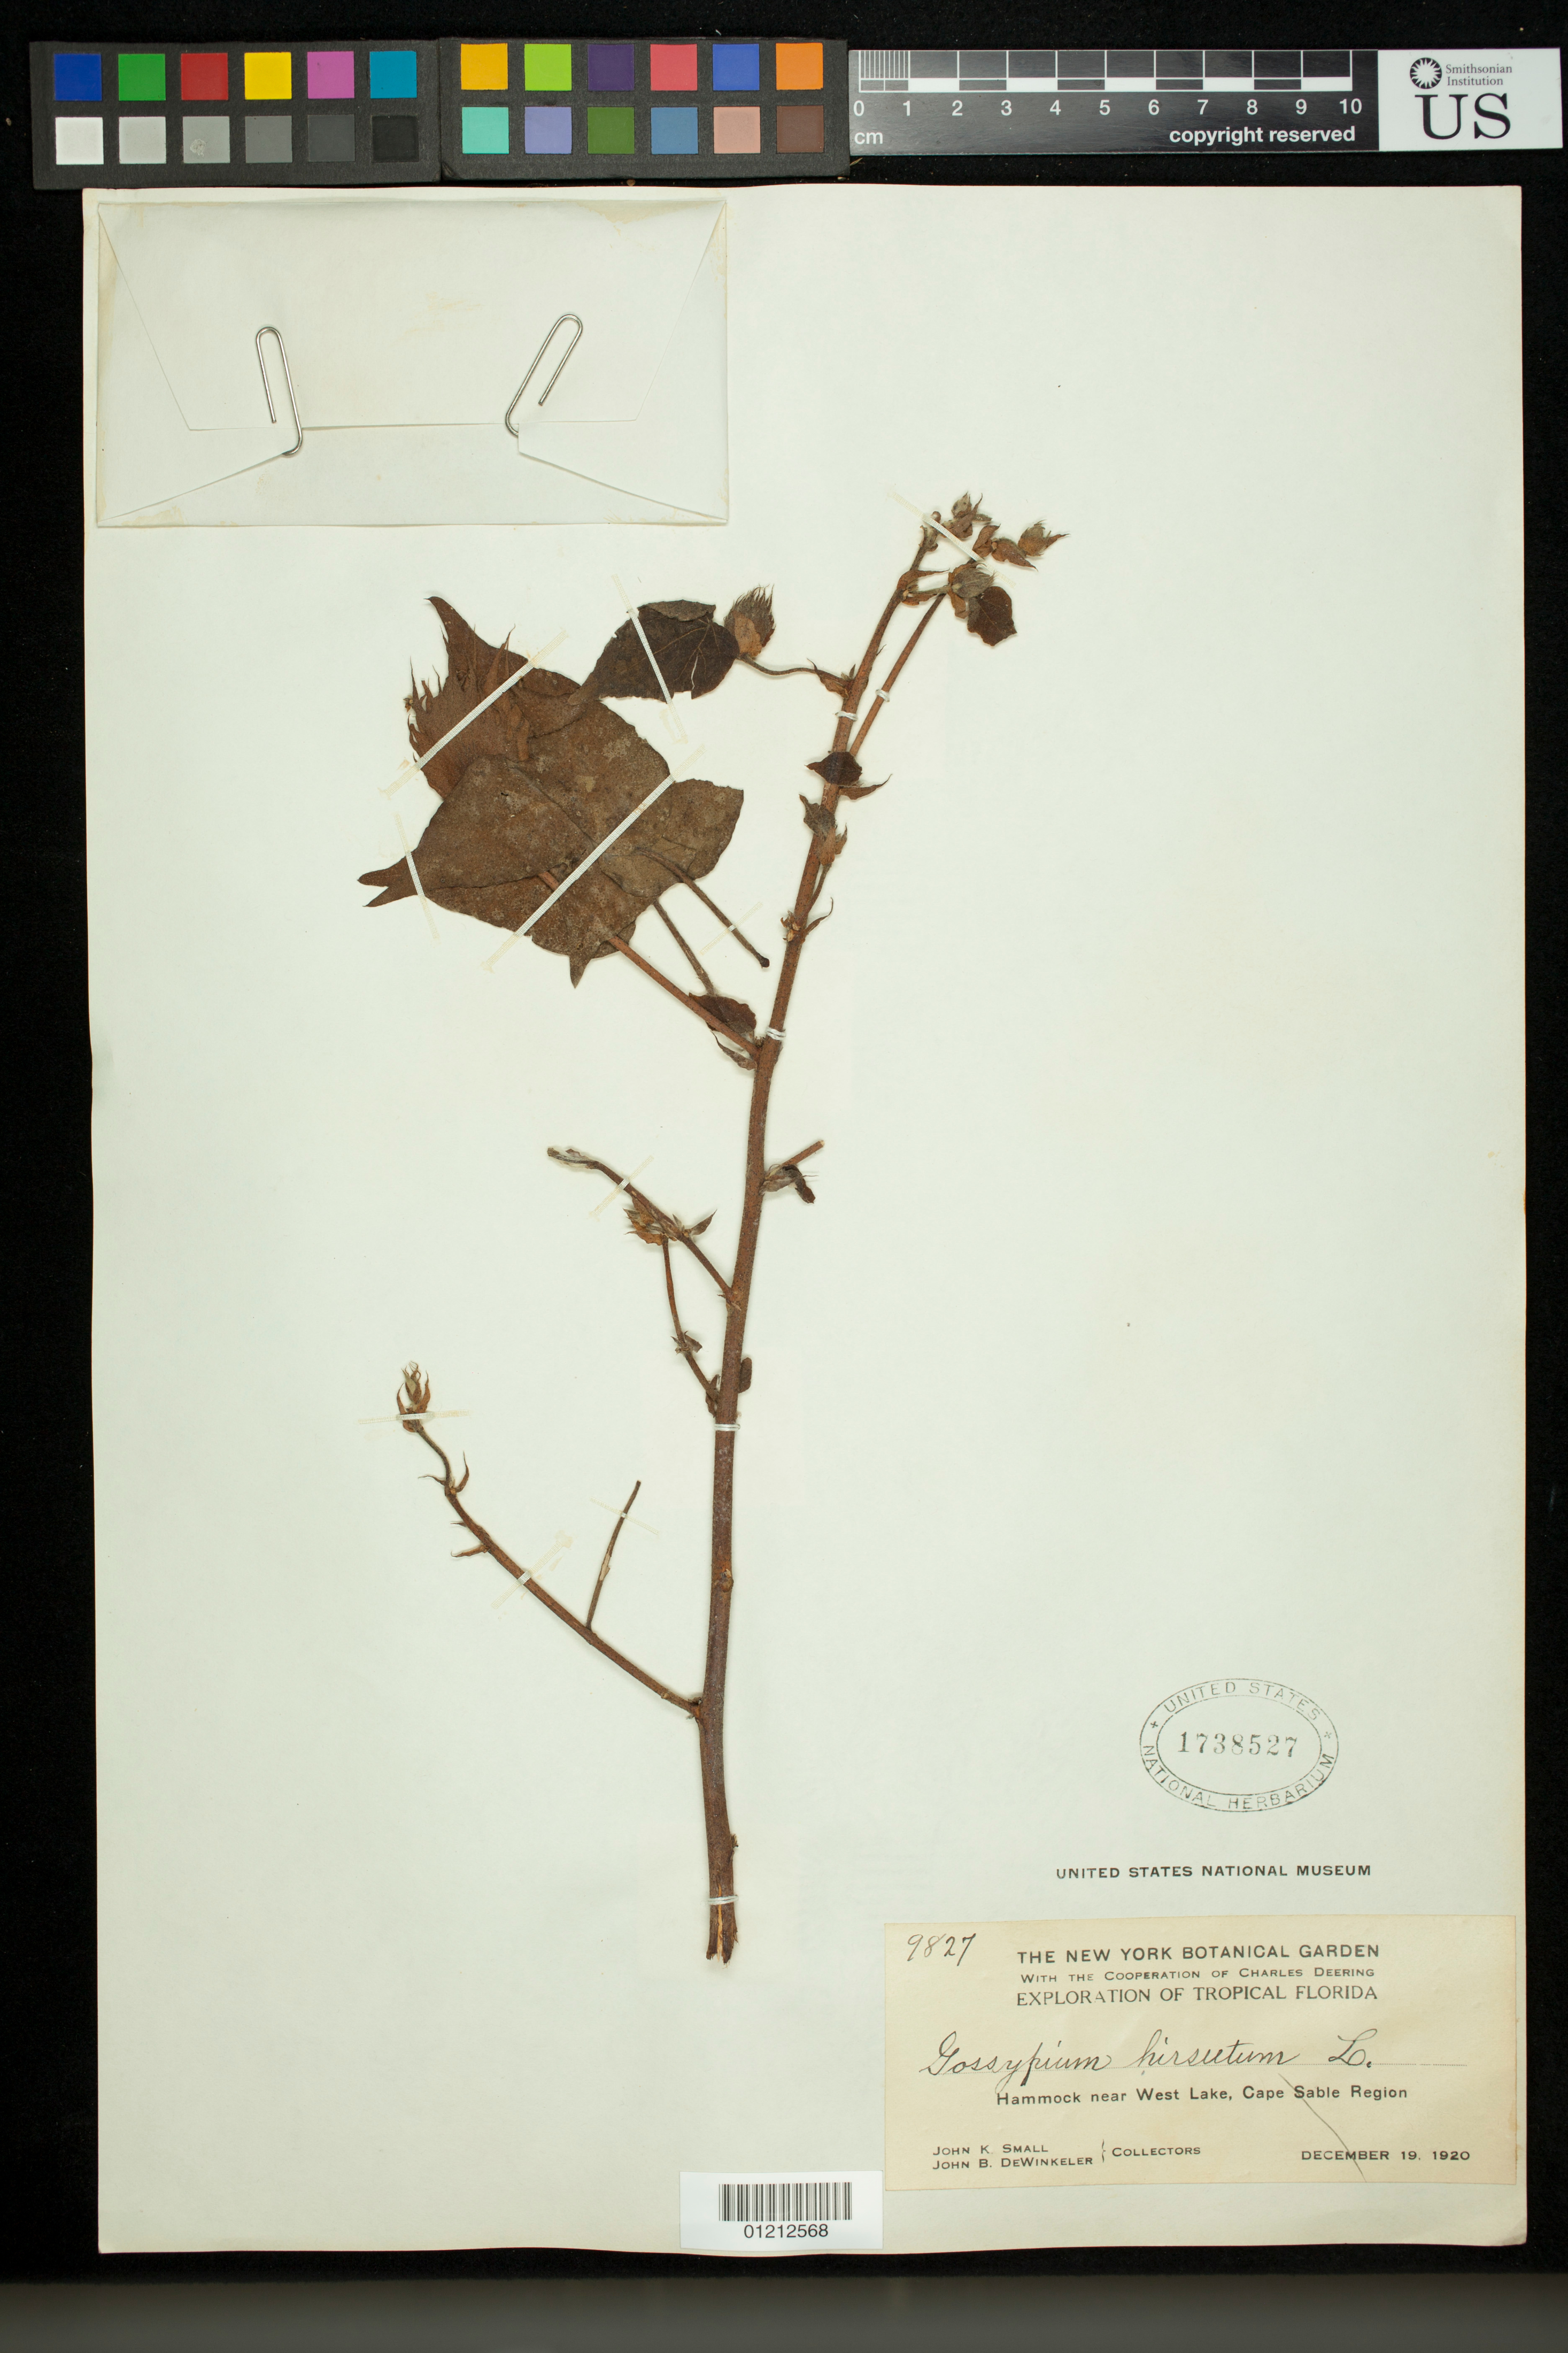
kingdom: Plantae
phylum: Tracheophyta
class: Magnoliopsida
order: Malvales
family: Malvaceae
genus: Gossypium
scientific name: Gossypium hirsutum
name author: L.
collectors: J. K. Small & J. DeWinkeler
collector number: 9827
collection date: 1920-12-19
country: United States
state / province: Florida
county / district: Monroe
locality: Cape Sable Region, Hammock near West Lake.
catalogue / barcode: US 1738527